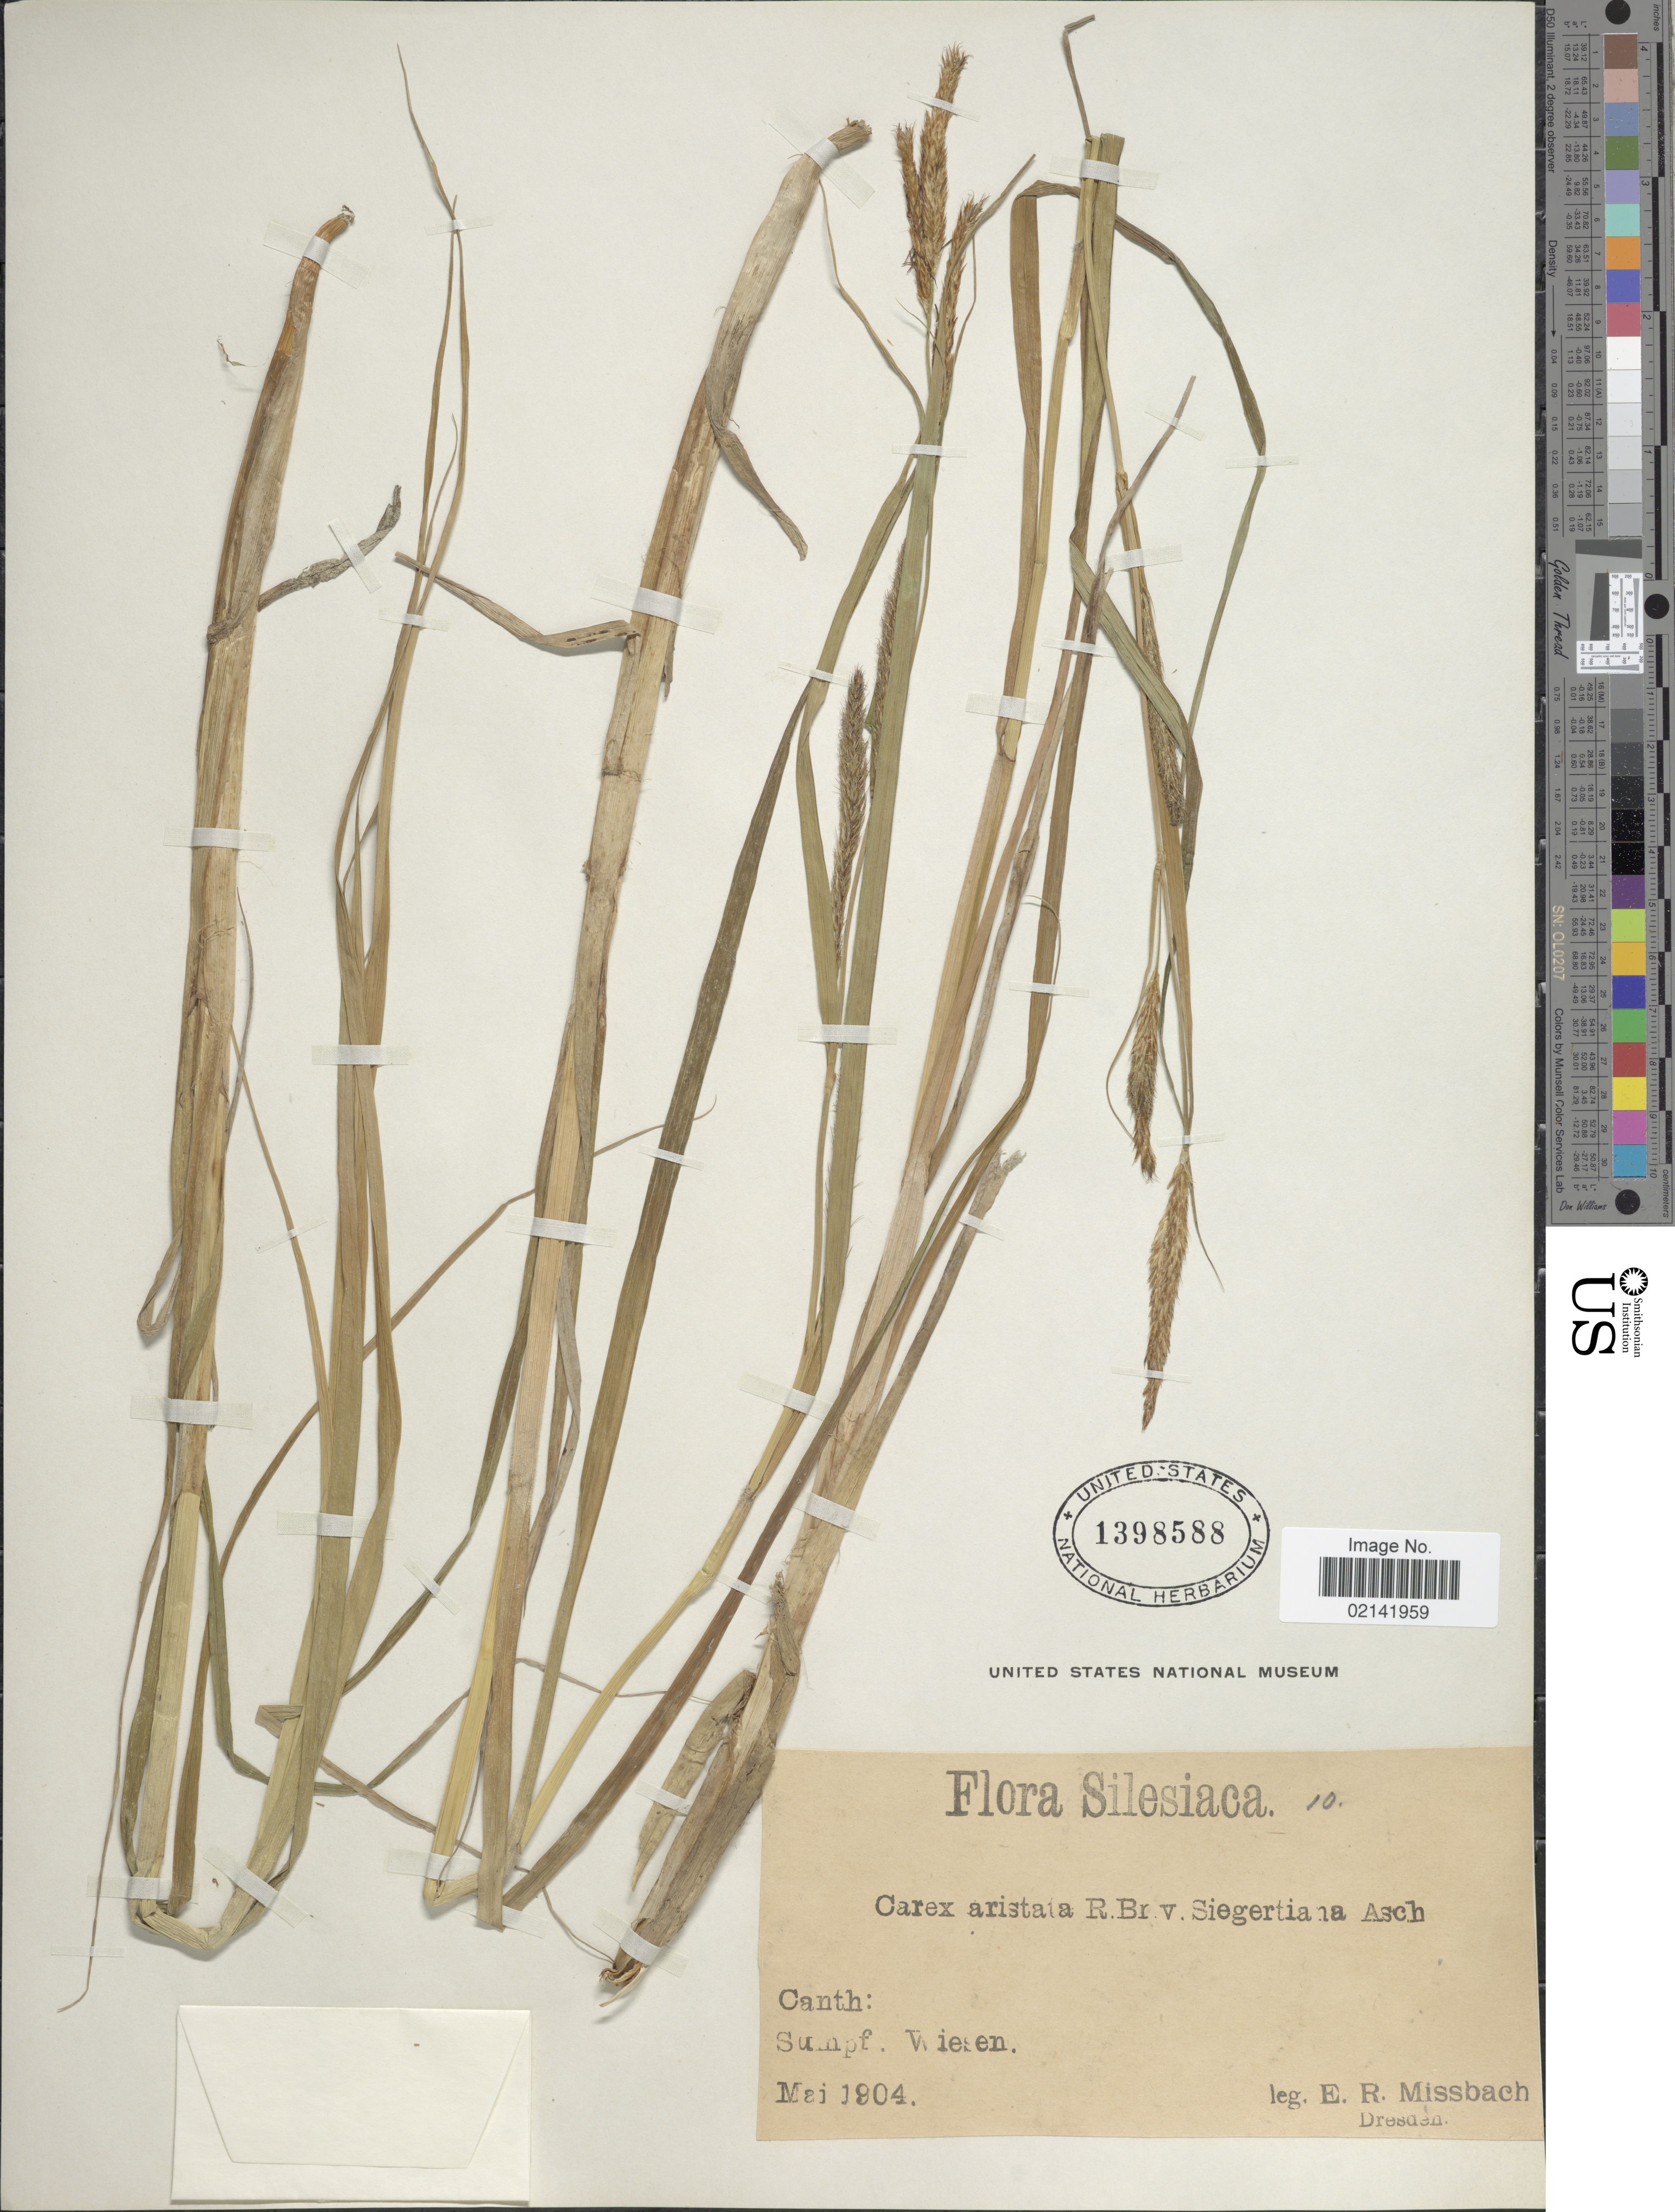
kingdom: Plantae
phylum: Tracheophyta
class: Liliopsida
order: Poales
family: Cyperaceae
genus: Carex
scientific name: Carex atherodes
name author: Spreng.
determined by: Strong, Mark T., (BOT), Smithsonian Institution - National Museum of Natural History (UNITED STATES)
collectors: E. Missbach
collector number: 10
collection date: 1904-05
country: Germany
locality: Silesiaca. Canth:. Sumpf. Wiesen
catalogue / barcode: US 1398588